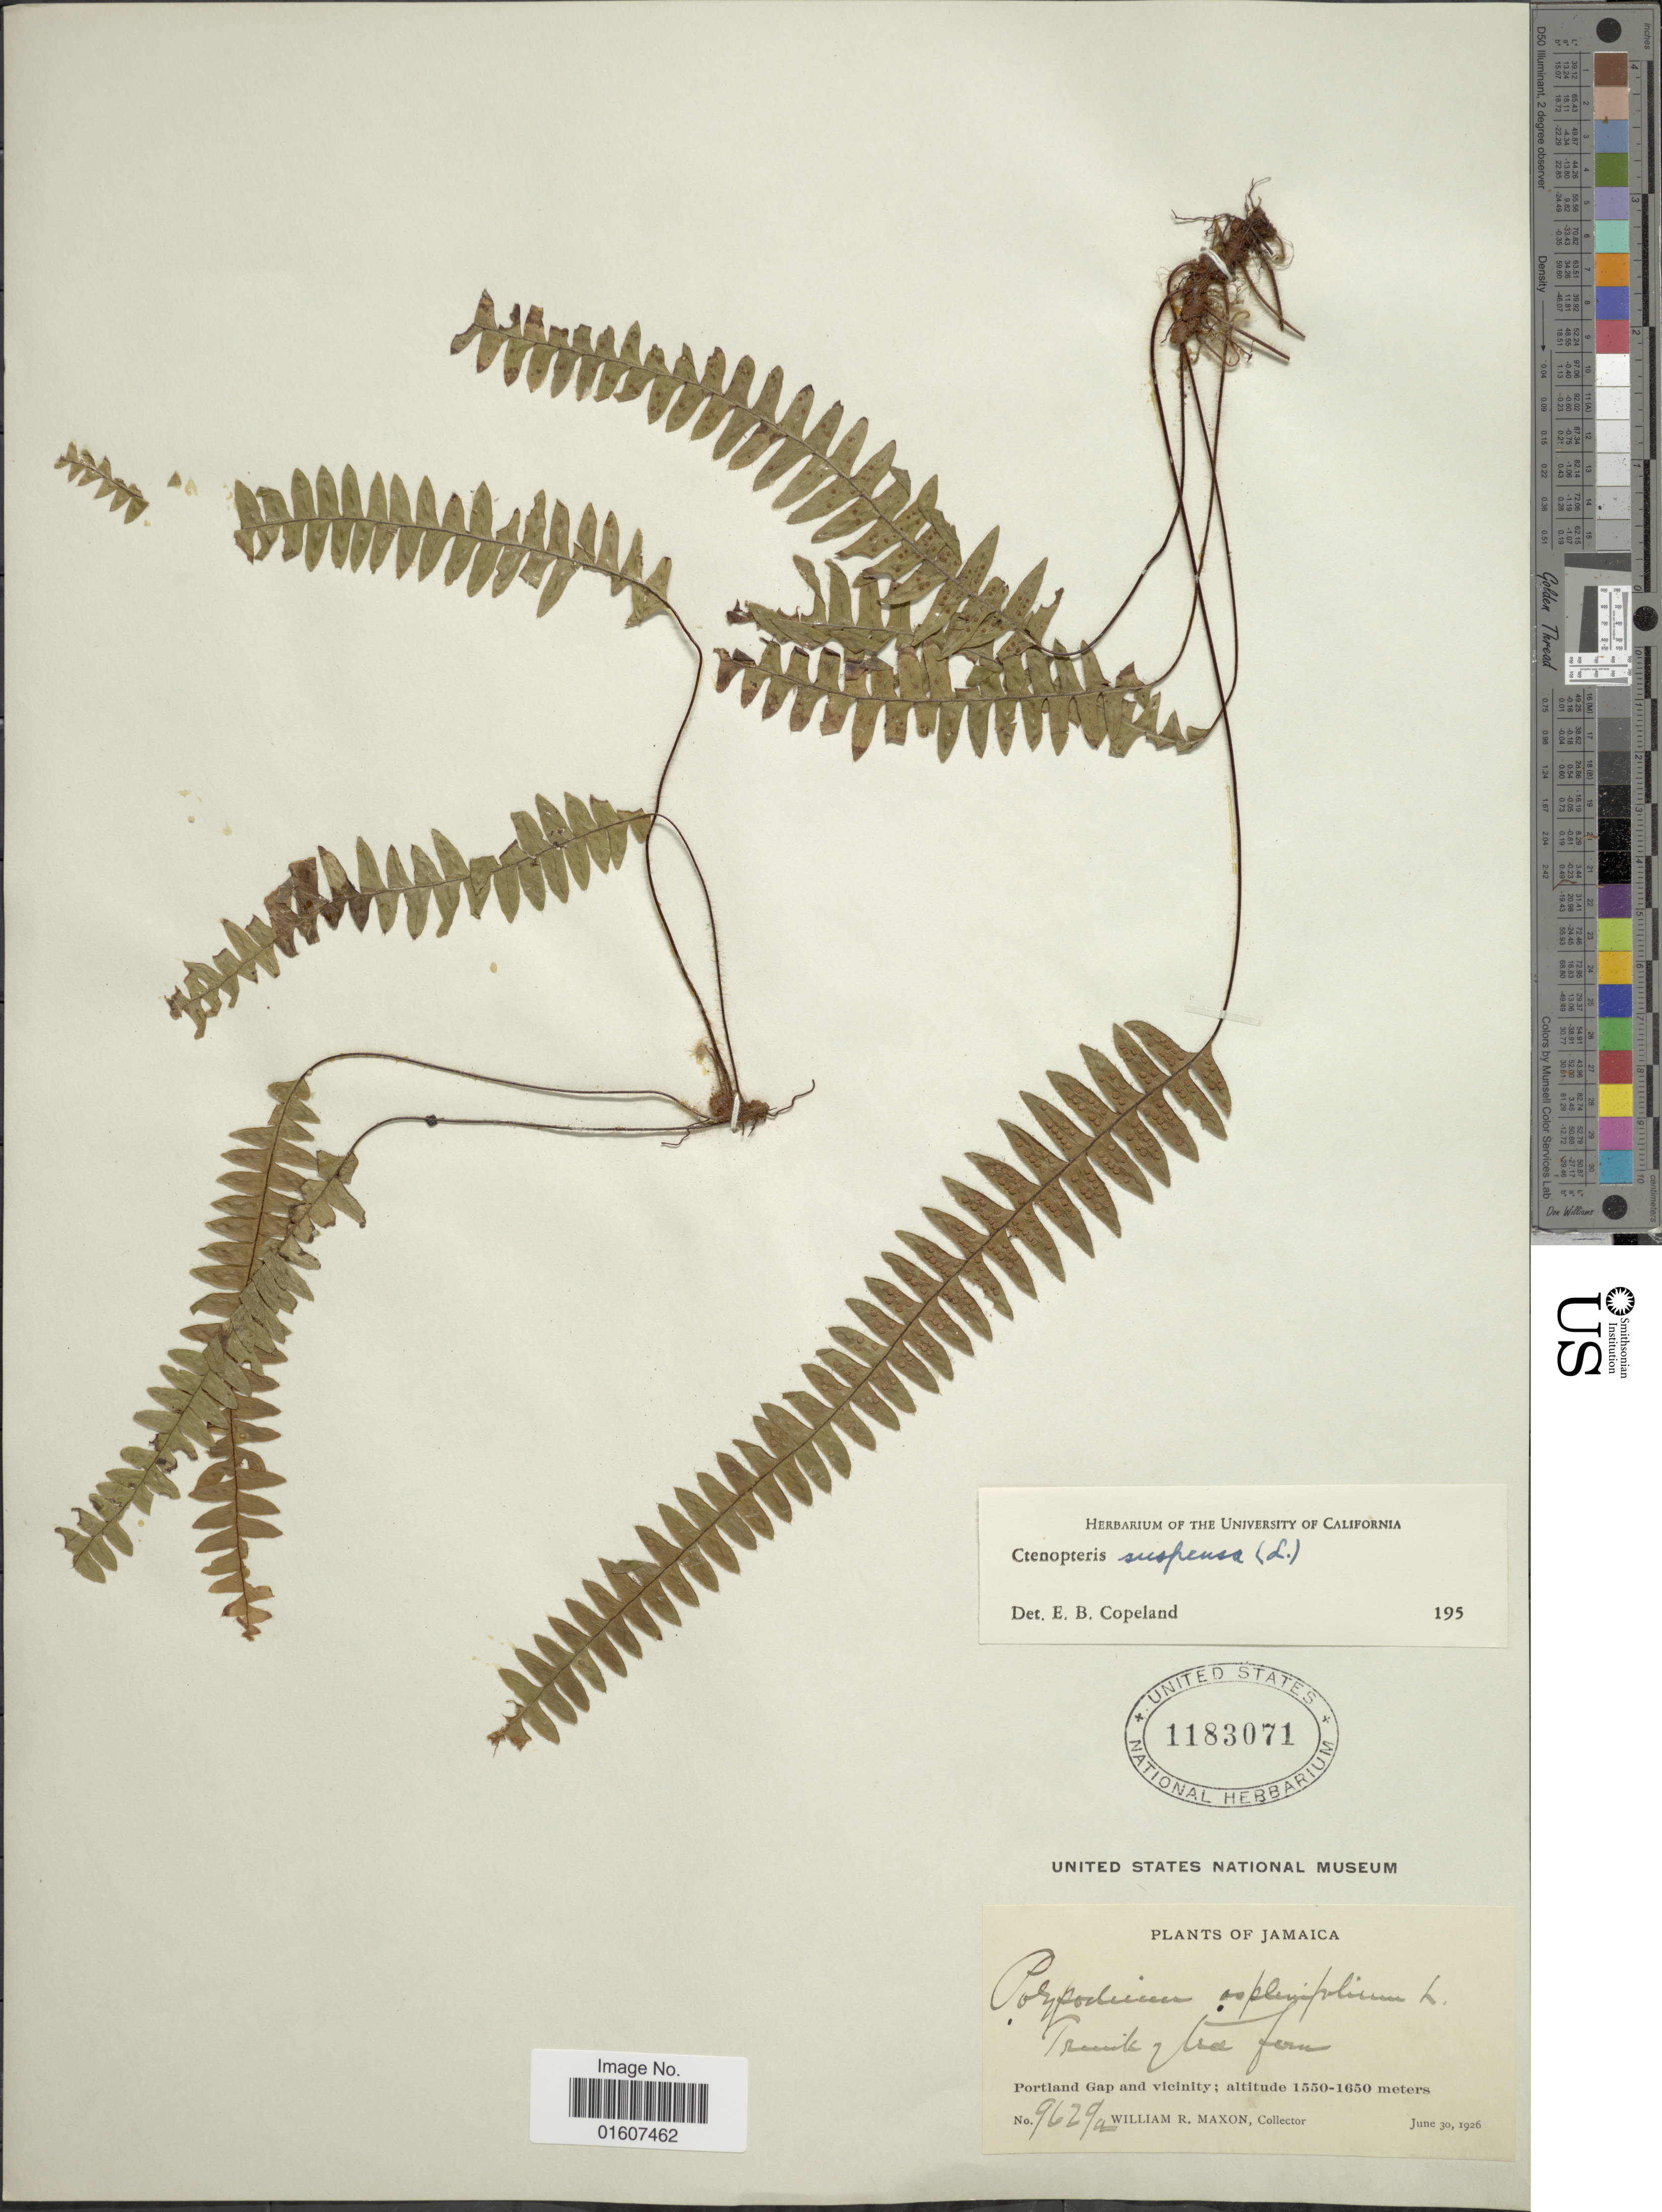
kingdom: Plantae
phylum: Tracheophyta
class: Polypodiopsida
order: Polypodiales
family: Polypodiaceae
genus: Terpsichore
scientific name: Terpsichore asplenifolia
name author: (L.) A.R. Sm.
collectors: W. R. Maxon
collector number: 9629a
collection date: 1926-06-30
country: Jamaica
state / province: Portland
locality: Portland Gap and vicinity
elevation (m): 1550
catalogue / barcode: US 1183071